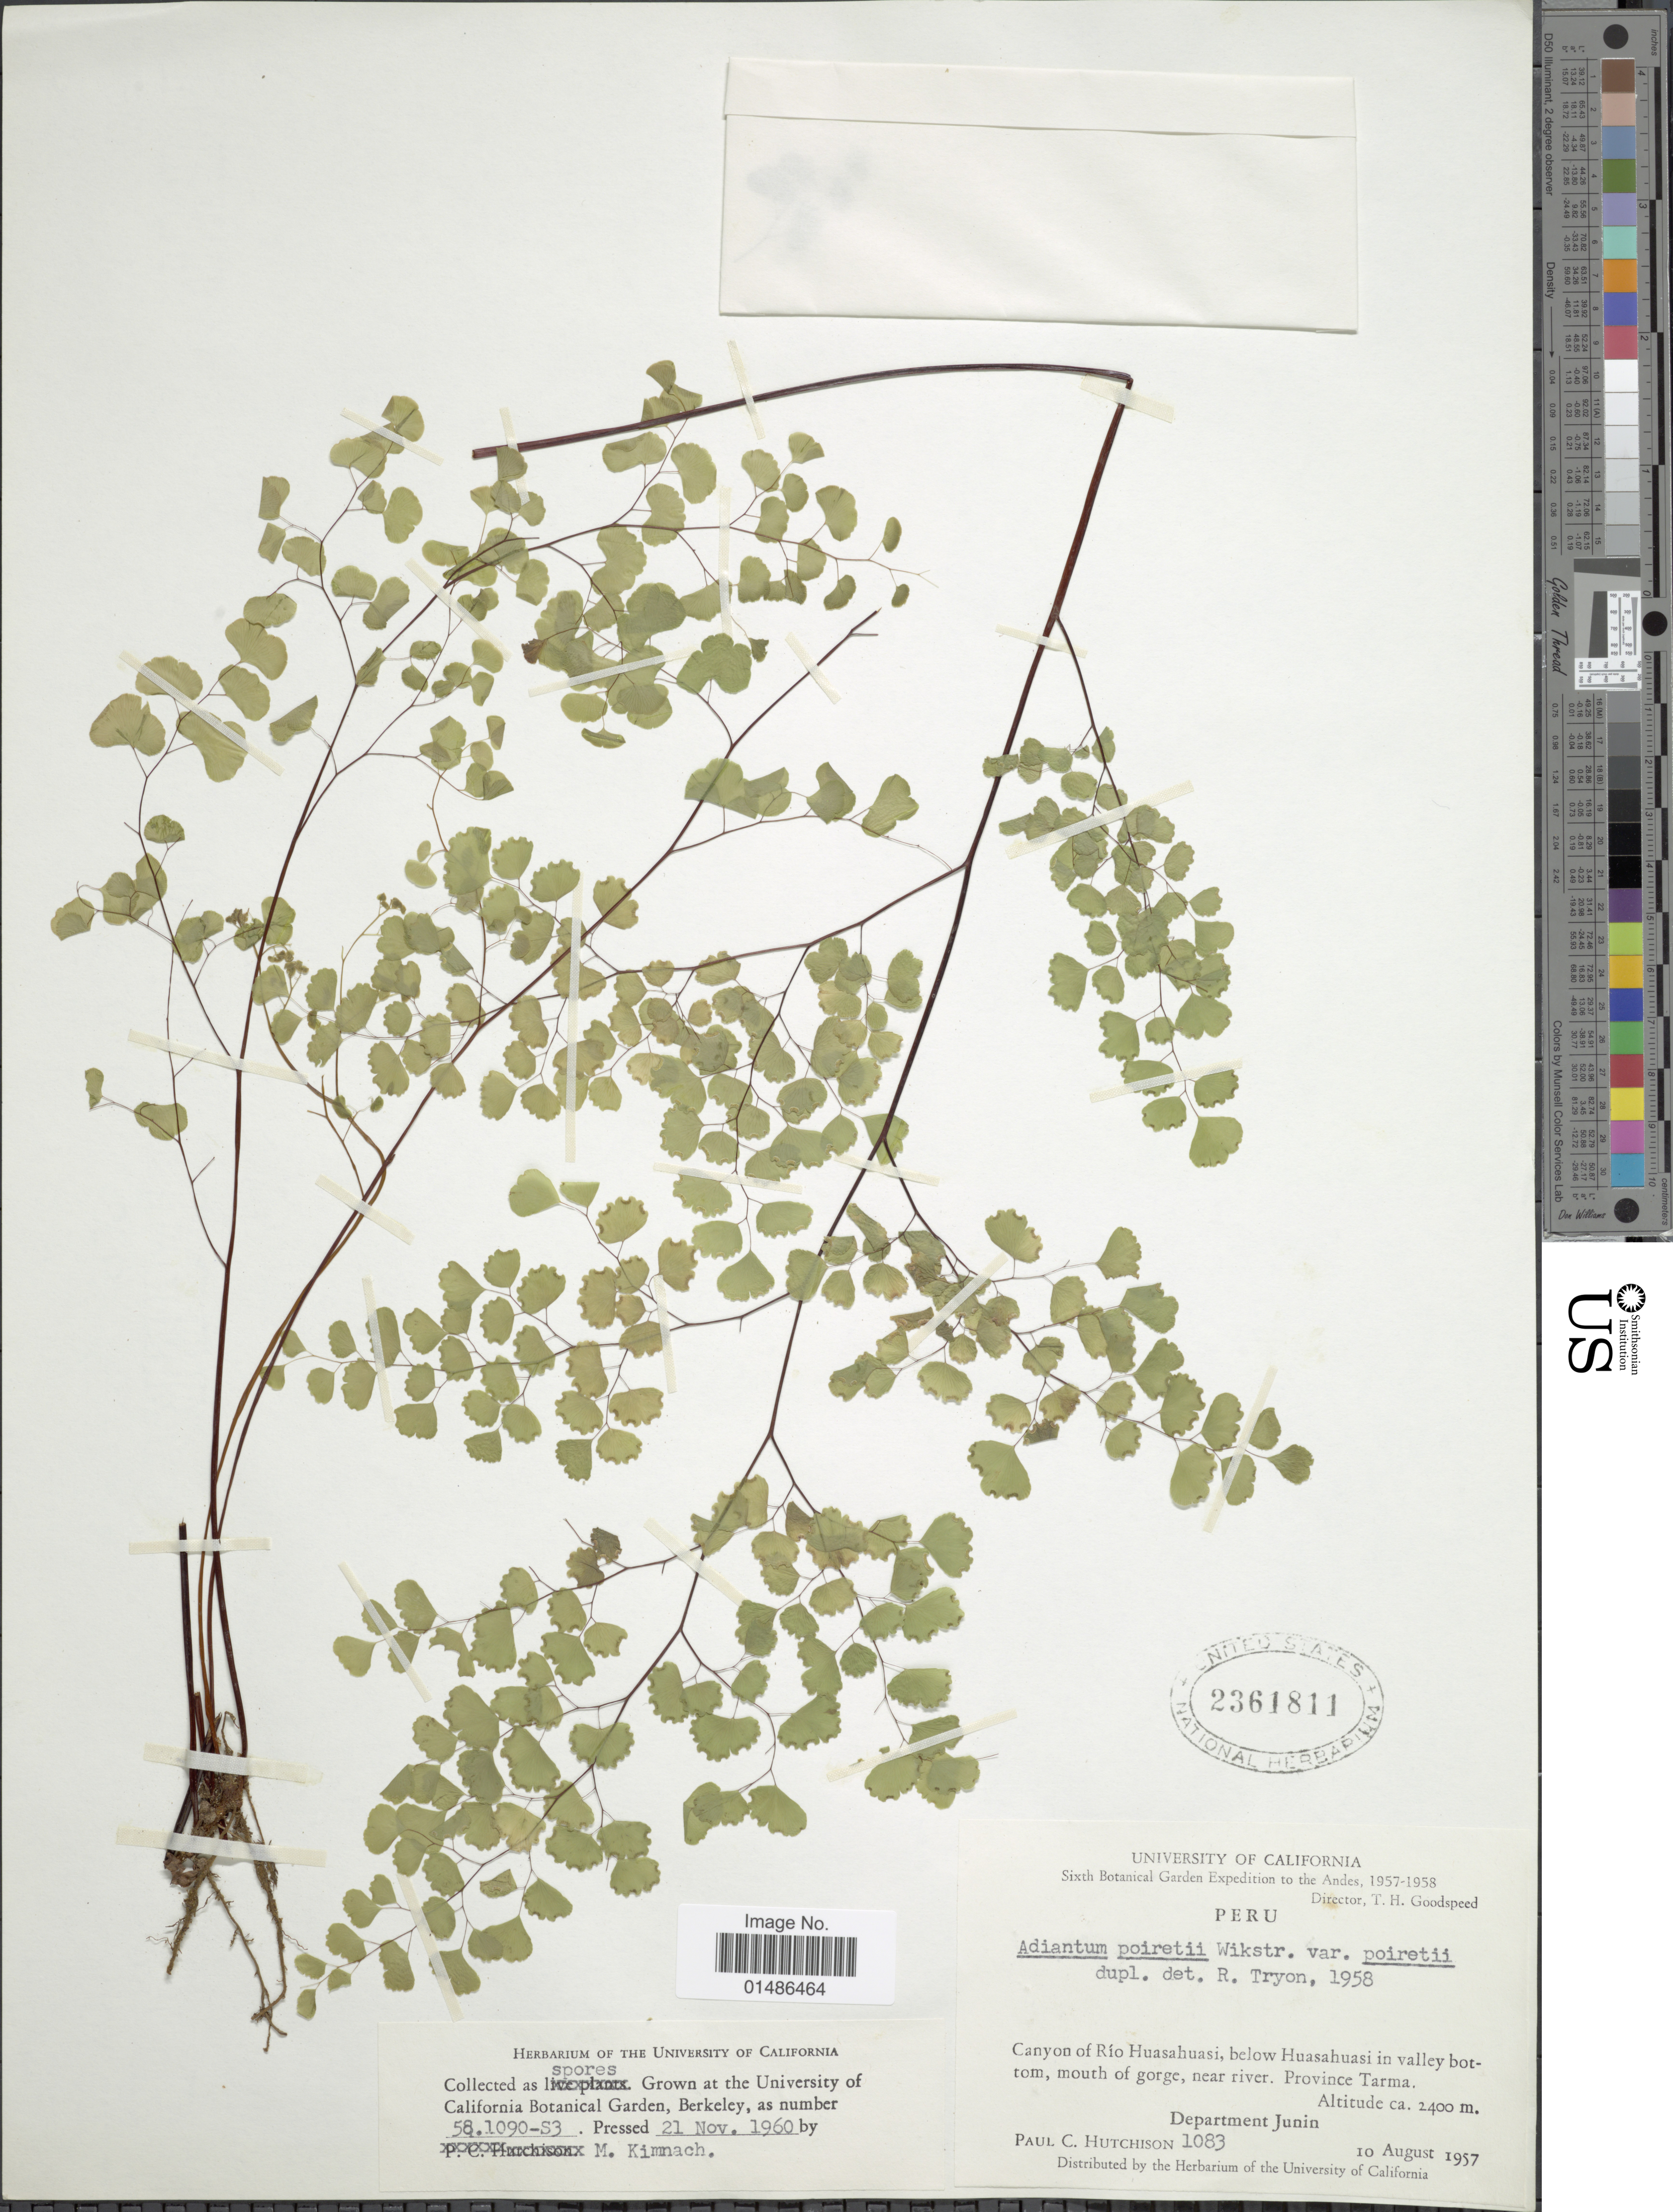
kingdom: Plantae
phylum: Tracheophyta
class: Polypodiopsida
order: Polypodiales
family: Pteridaceae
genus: Adiantum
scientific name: Adiantum poiretii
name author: Wikstr.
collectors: P. C. Hutchison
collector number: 1083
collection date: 1957-08-10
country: Peru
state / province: Junín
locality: Canyon of Río Huasahuasi, below Huasahuasi in valley bottom, mouth of gorge, near river. Province Tarma.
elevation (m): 2400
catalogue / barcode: US 2361811